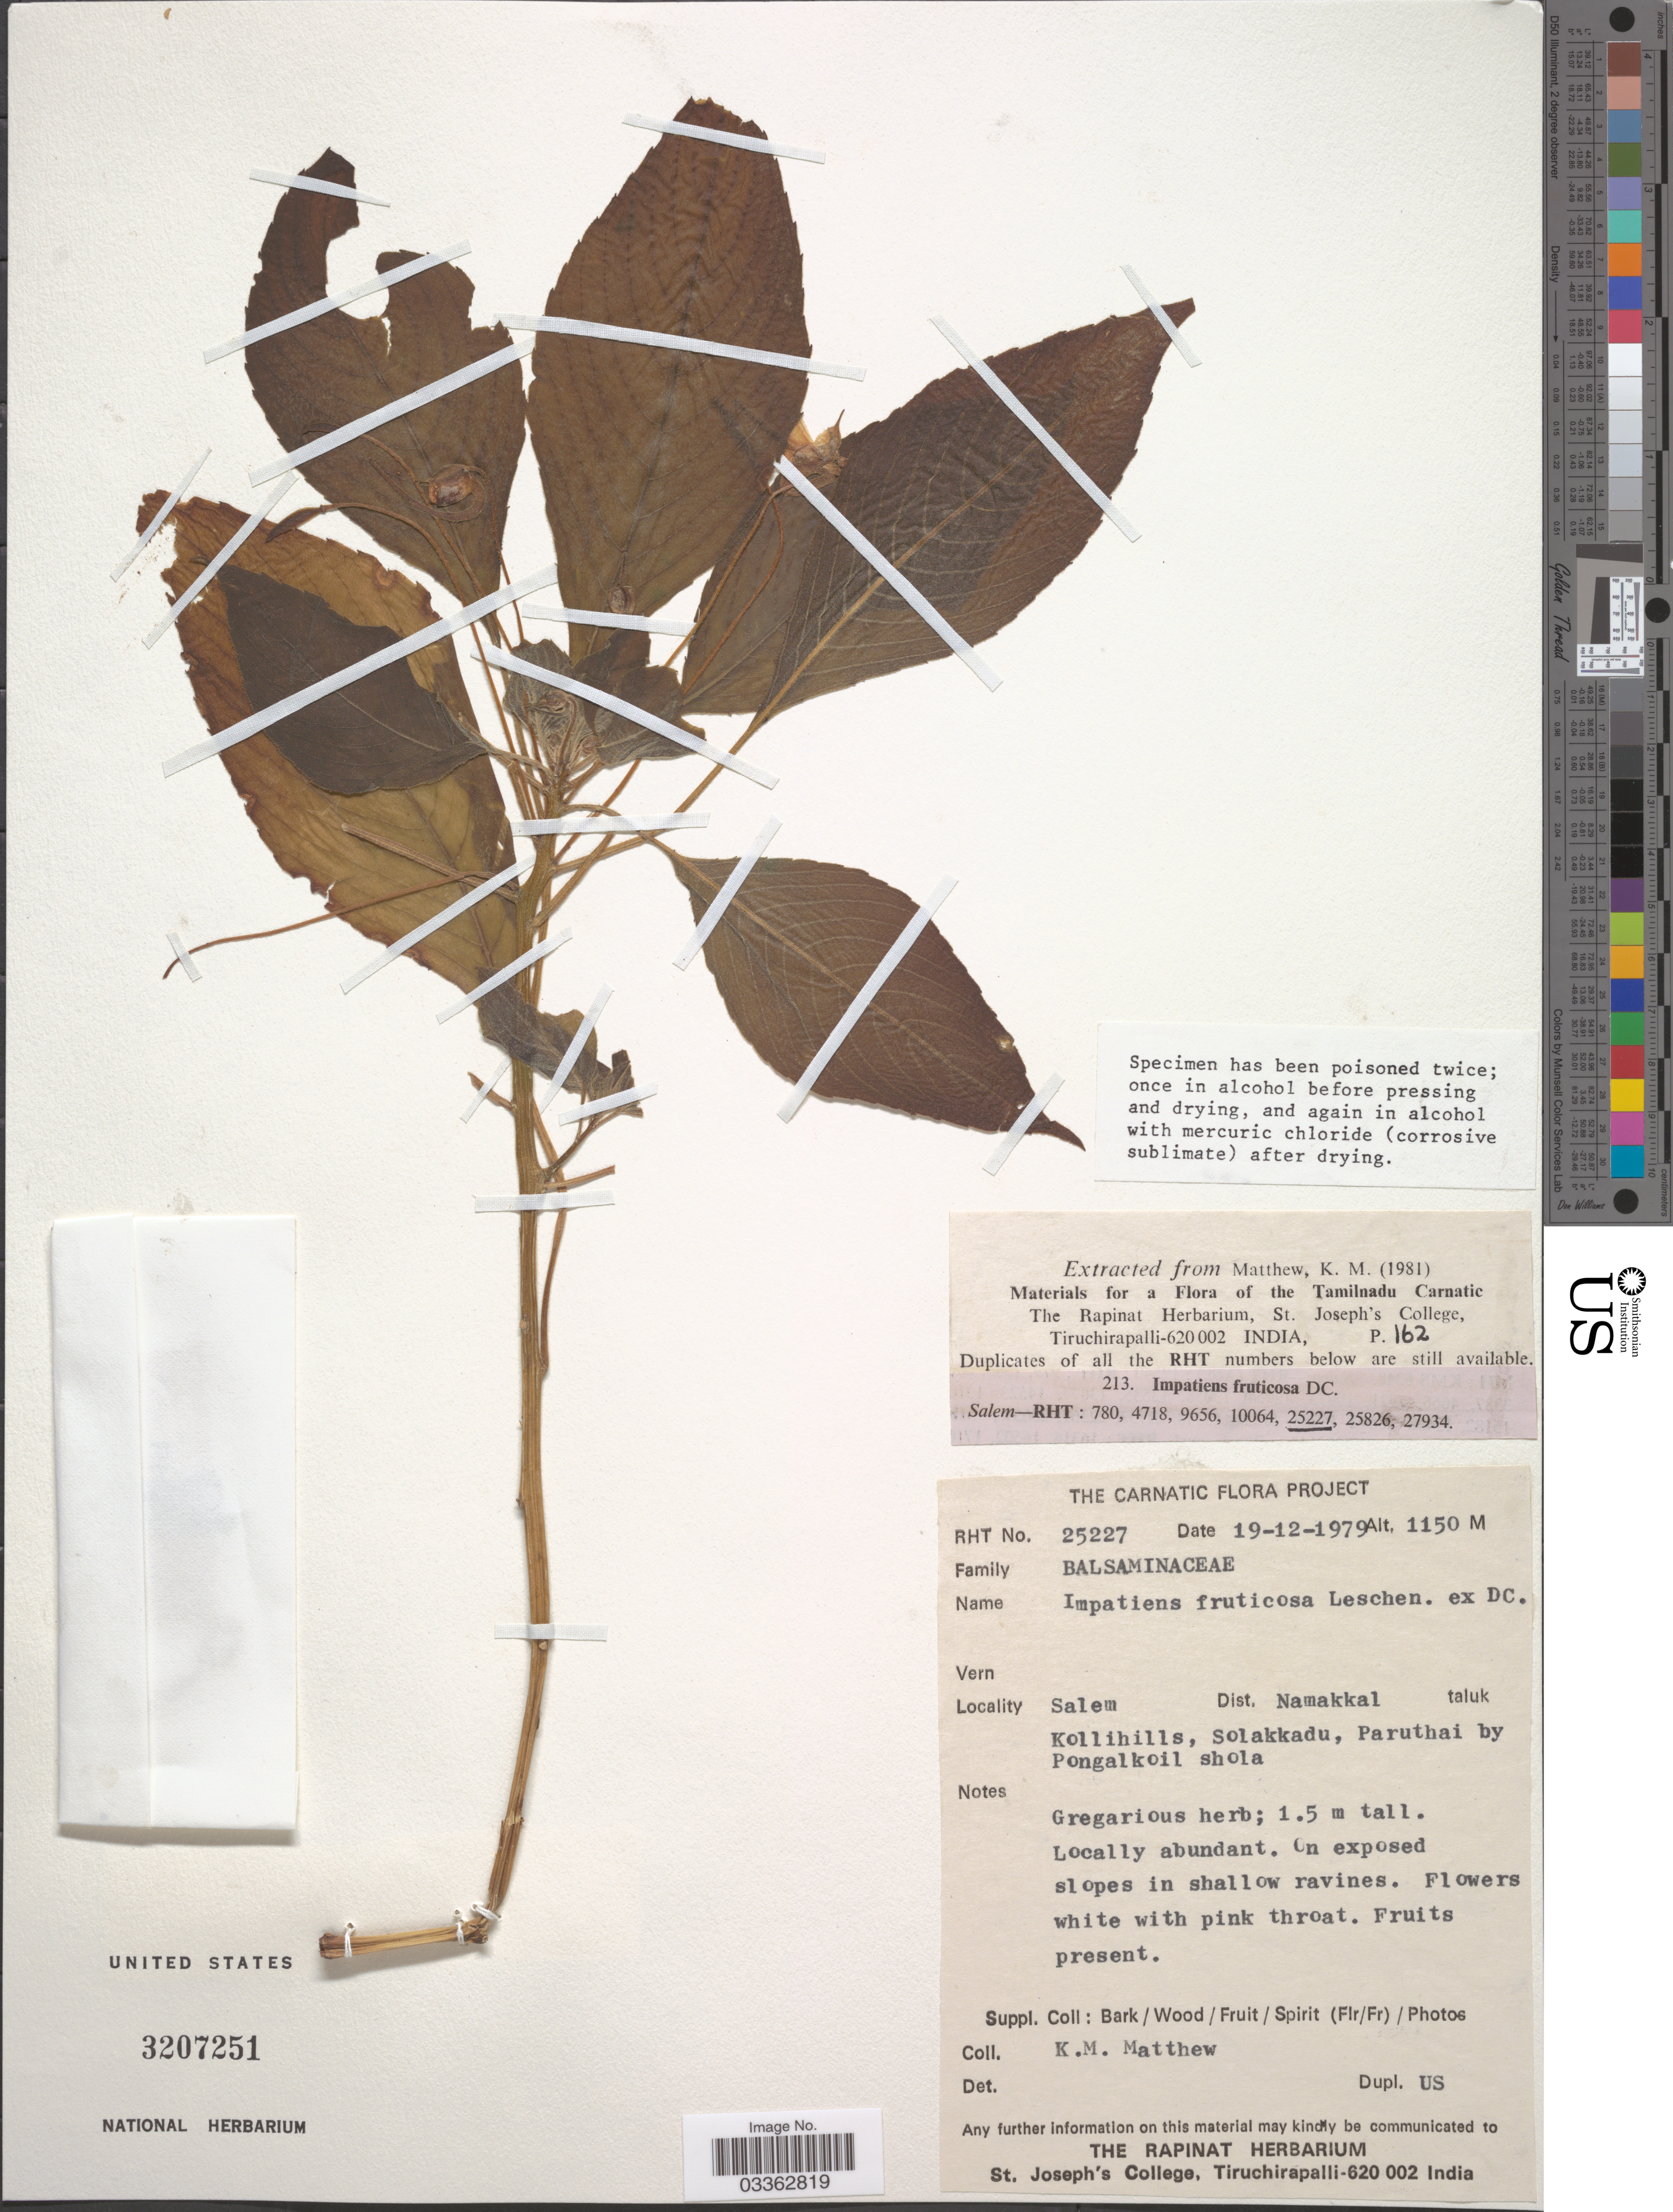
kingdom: Plantae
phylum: Tracheophyta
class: Magnoliopsida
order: Ericales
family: Balsaminaceae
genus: Impatiens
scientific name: Impatiens fruticosa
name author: DC.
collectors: K. M. Matthew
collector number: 25227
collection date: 1979-12-19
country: India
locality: Salem. Dist. Namakkal taluk Kollihills, Solakkadu, Paruthai by Pongalkoil shola.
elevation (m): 1150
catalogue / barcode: US 3207251